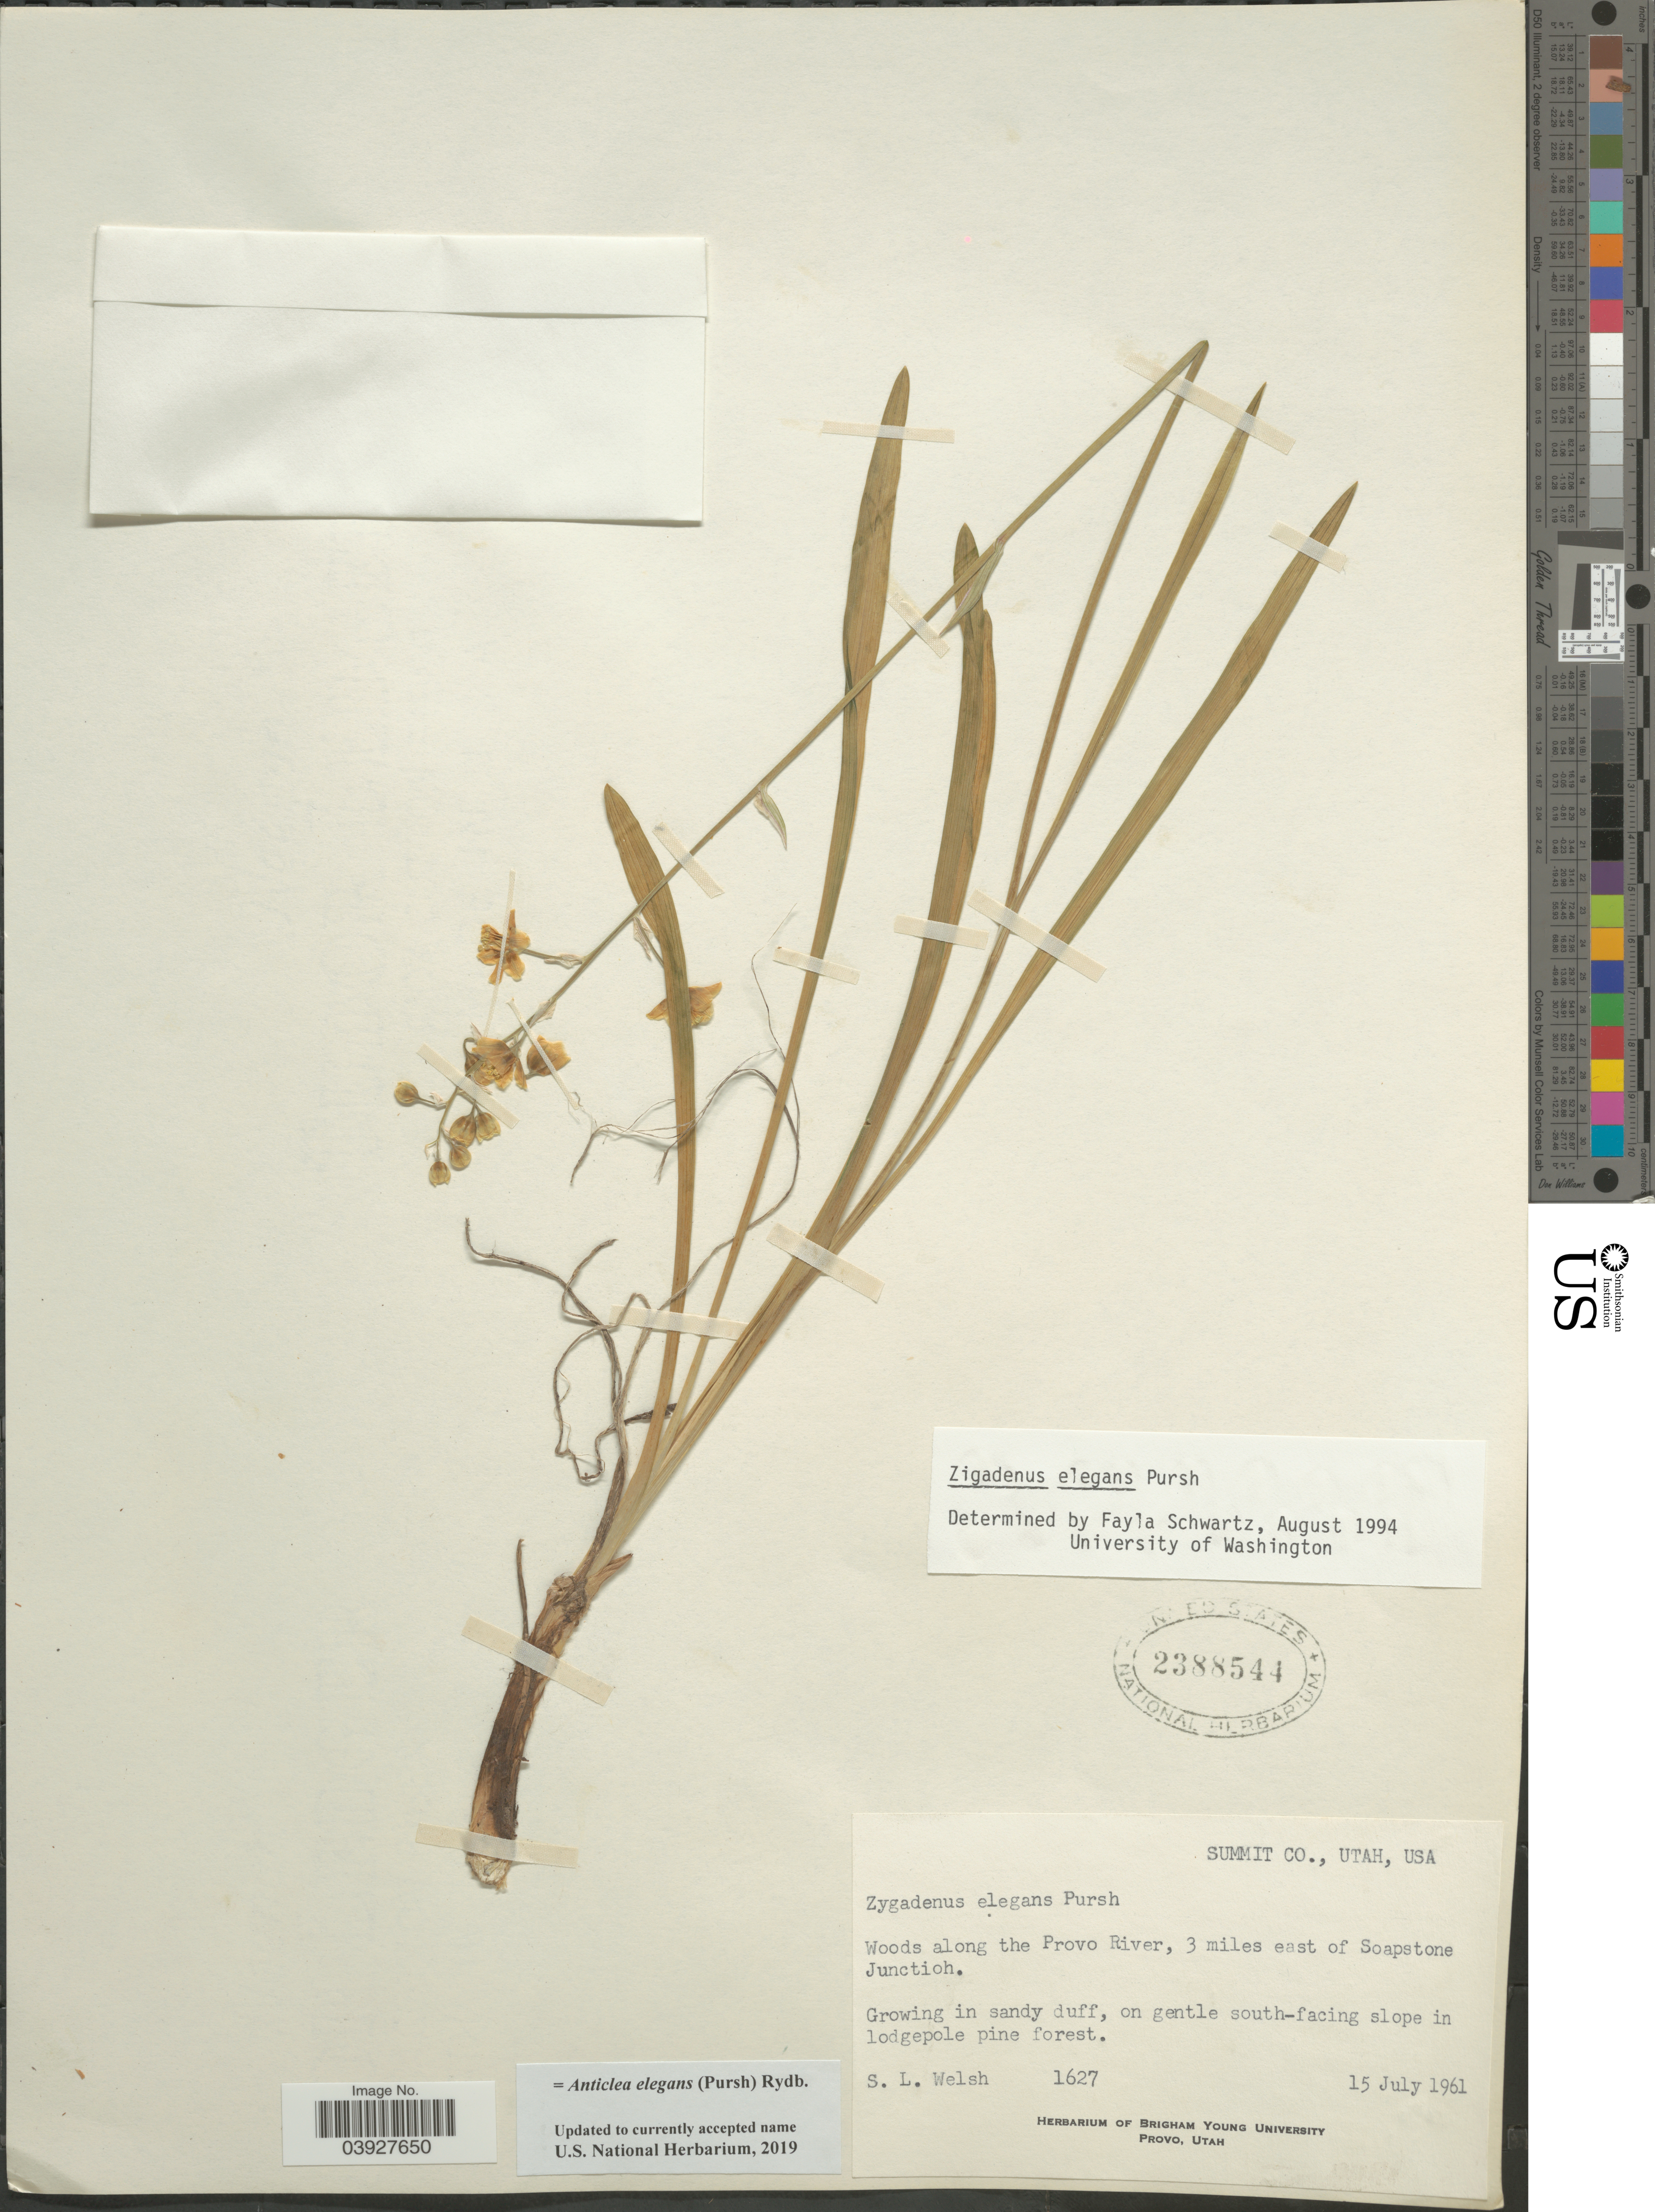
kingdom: Plantae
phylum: Tracheophyta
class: Liliopsida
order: Liliales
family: Melanthiaceae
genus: Anticlea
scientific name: Anticlea elegans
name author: (Pursh) Rydb.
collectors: S. Welsh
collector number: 1627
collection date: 1961-07-15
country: United States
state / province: Utah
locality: Summit Co. Woods along the Provo River, 3 miles east of Soapstone Junctioh. On gentle south-facing slope in lodgepole pine forest.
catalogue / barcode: US 2388544